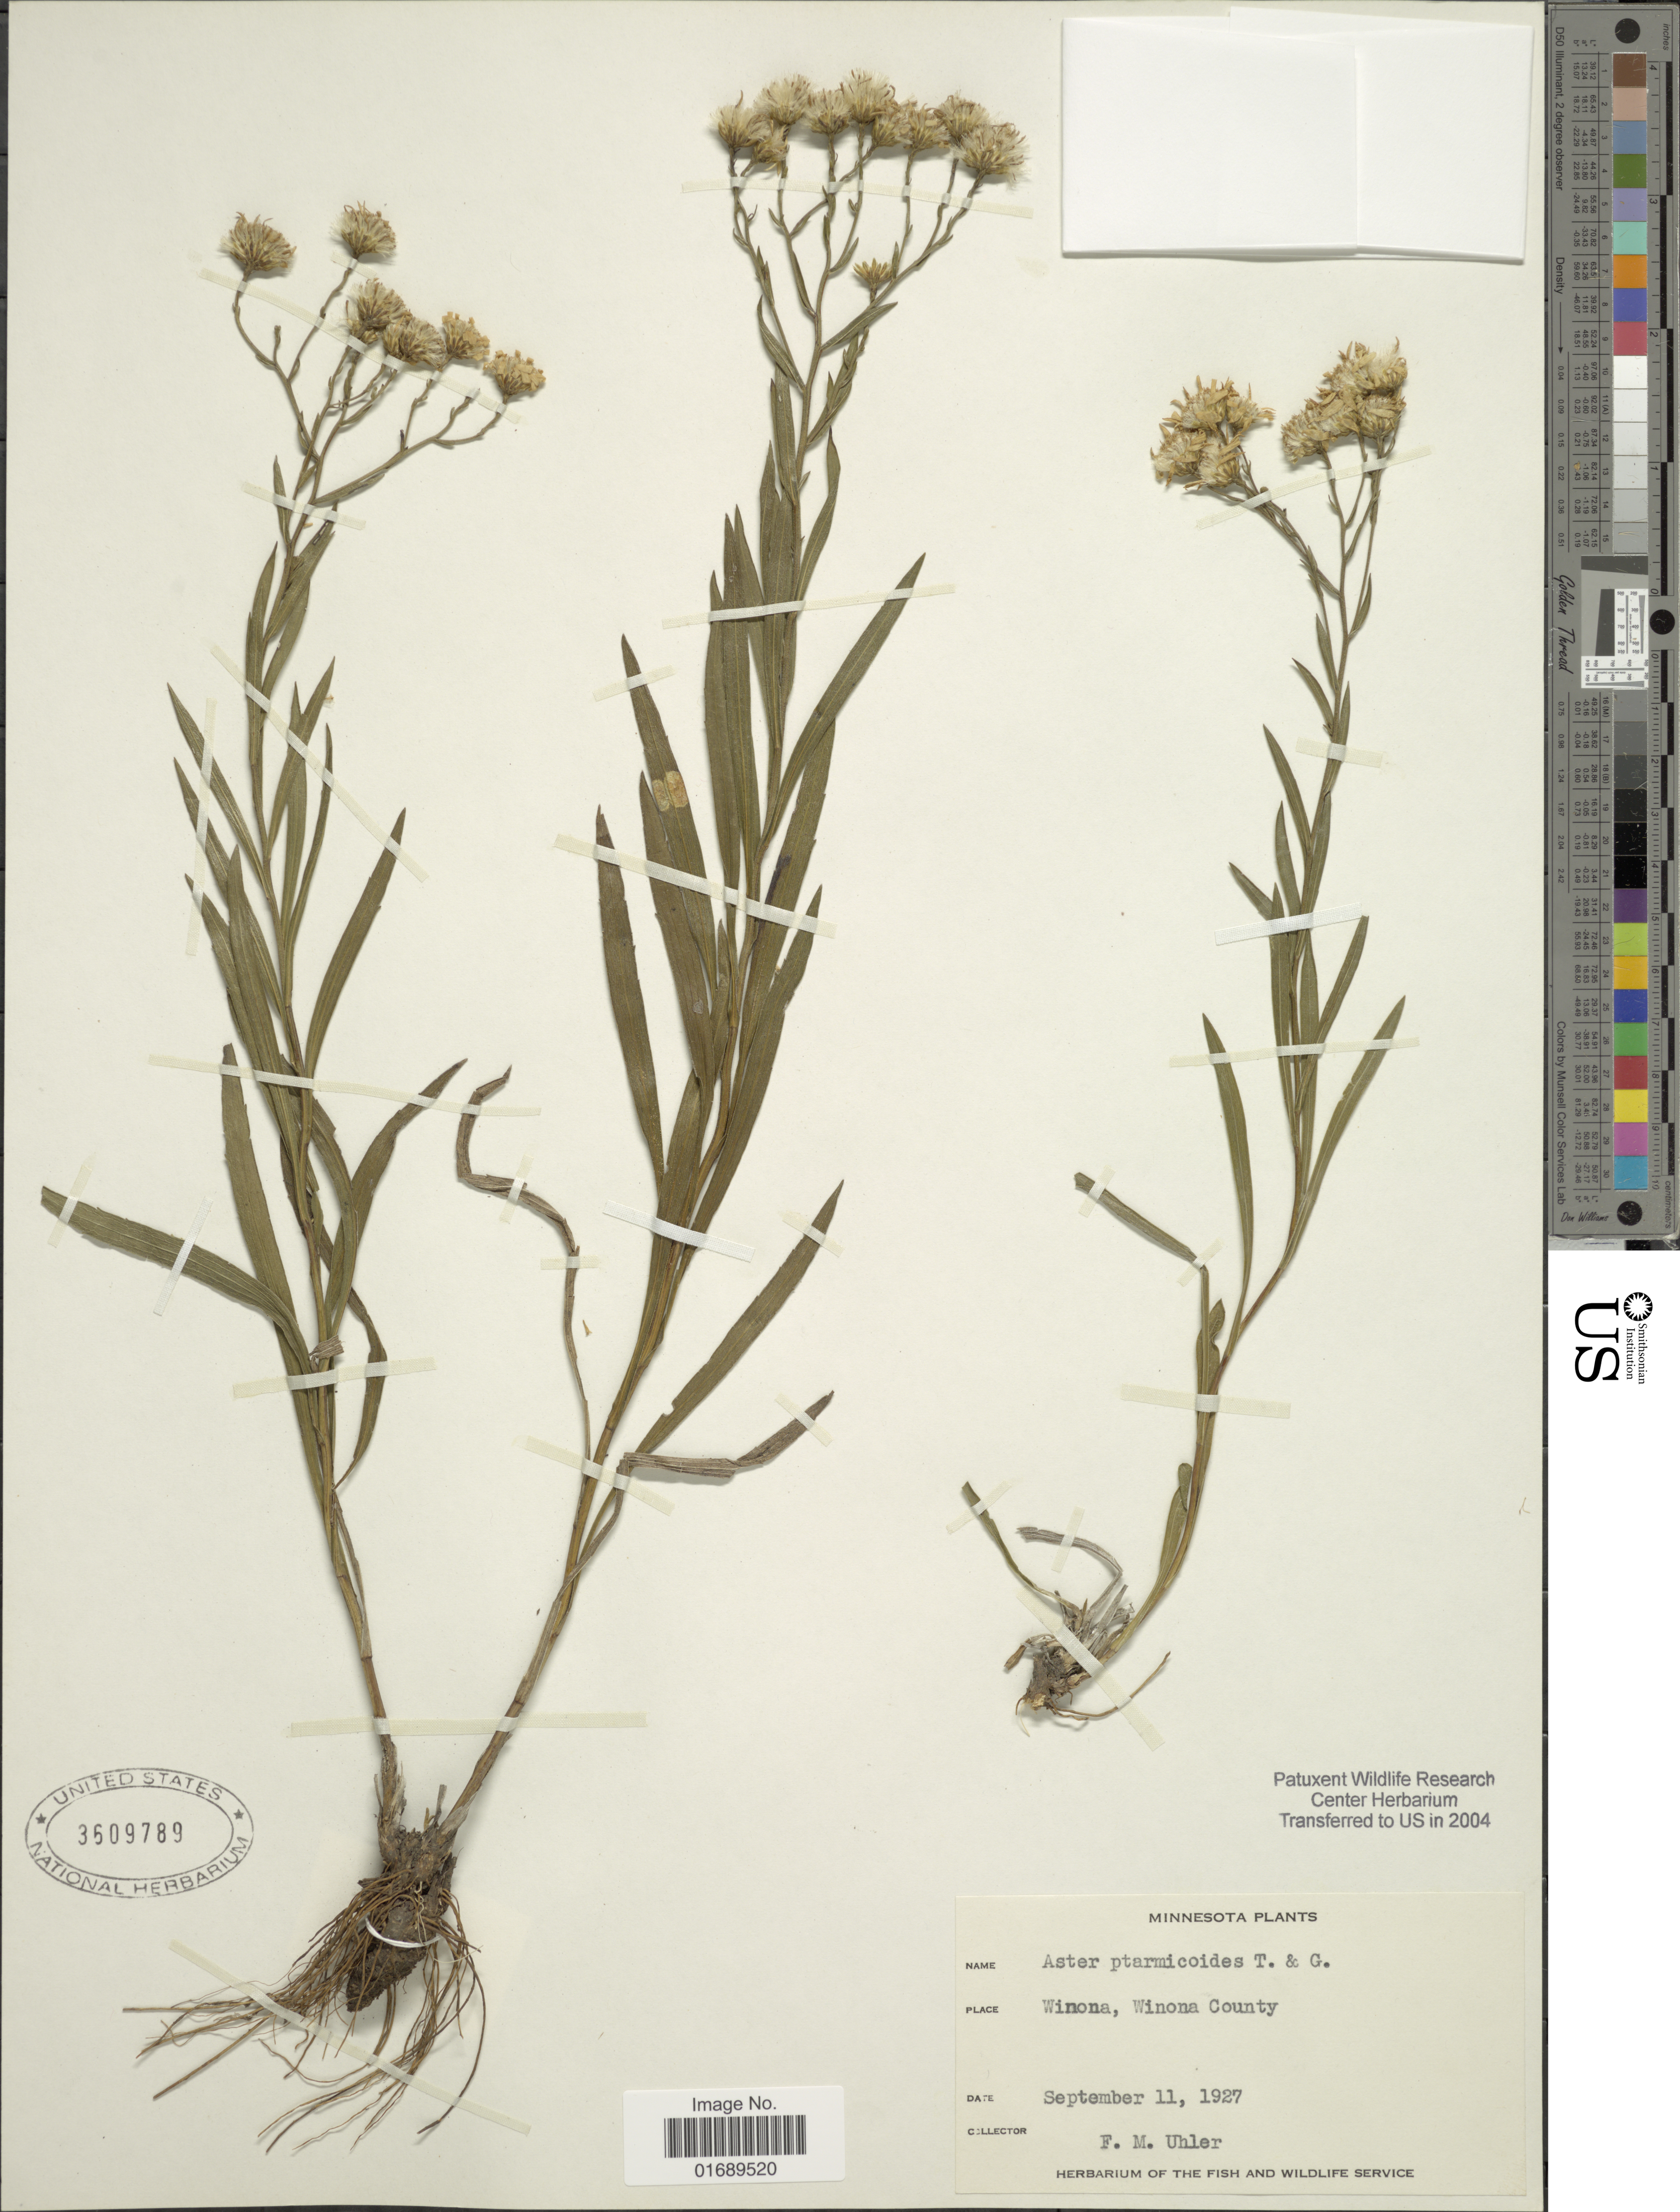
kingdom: Plantae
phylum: Tracheophyta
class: Magnoliopsida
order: Asterales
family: Asteraceae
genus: Solidago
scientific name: Solidago ptarmicoides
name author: (Torr. & A. Gray) B. Boivin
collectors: F. M. Uhler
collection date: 1927-09-11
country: United States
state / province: Minnesota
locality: Winona, Winona County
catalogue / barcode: US 3609789